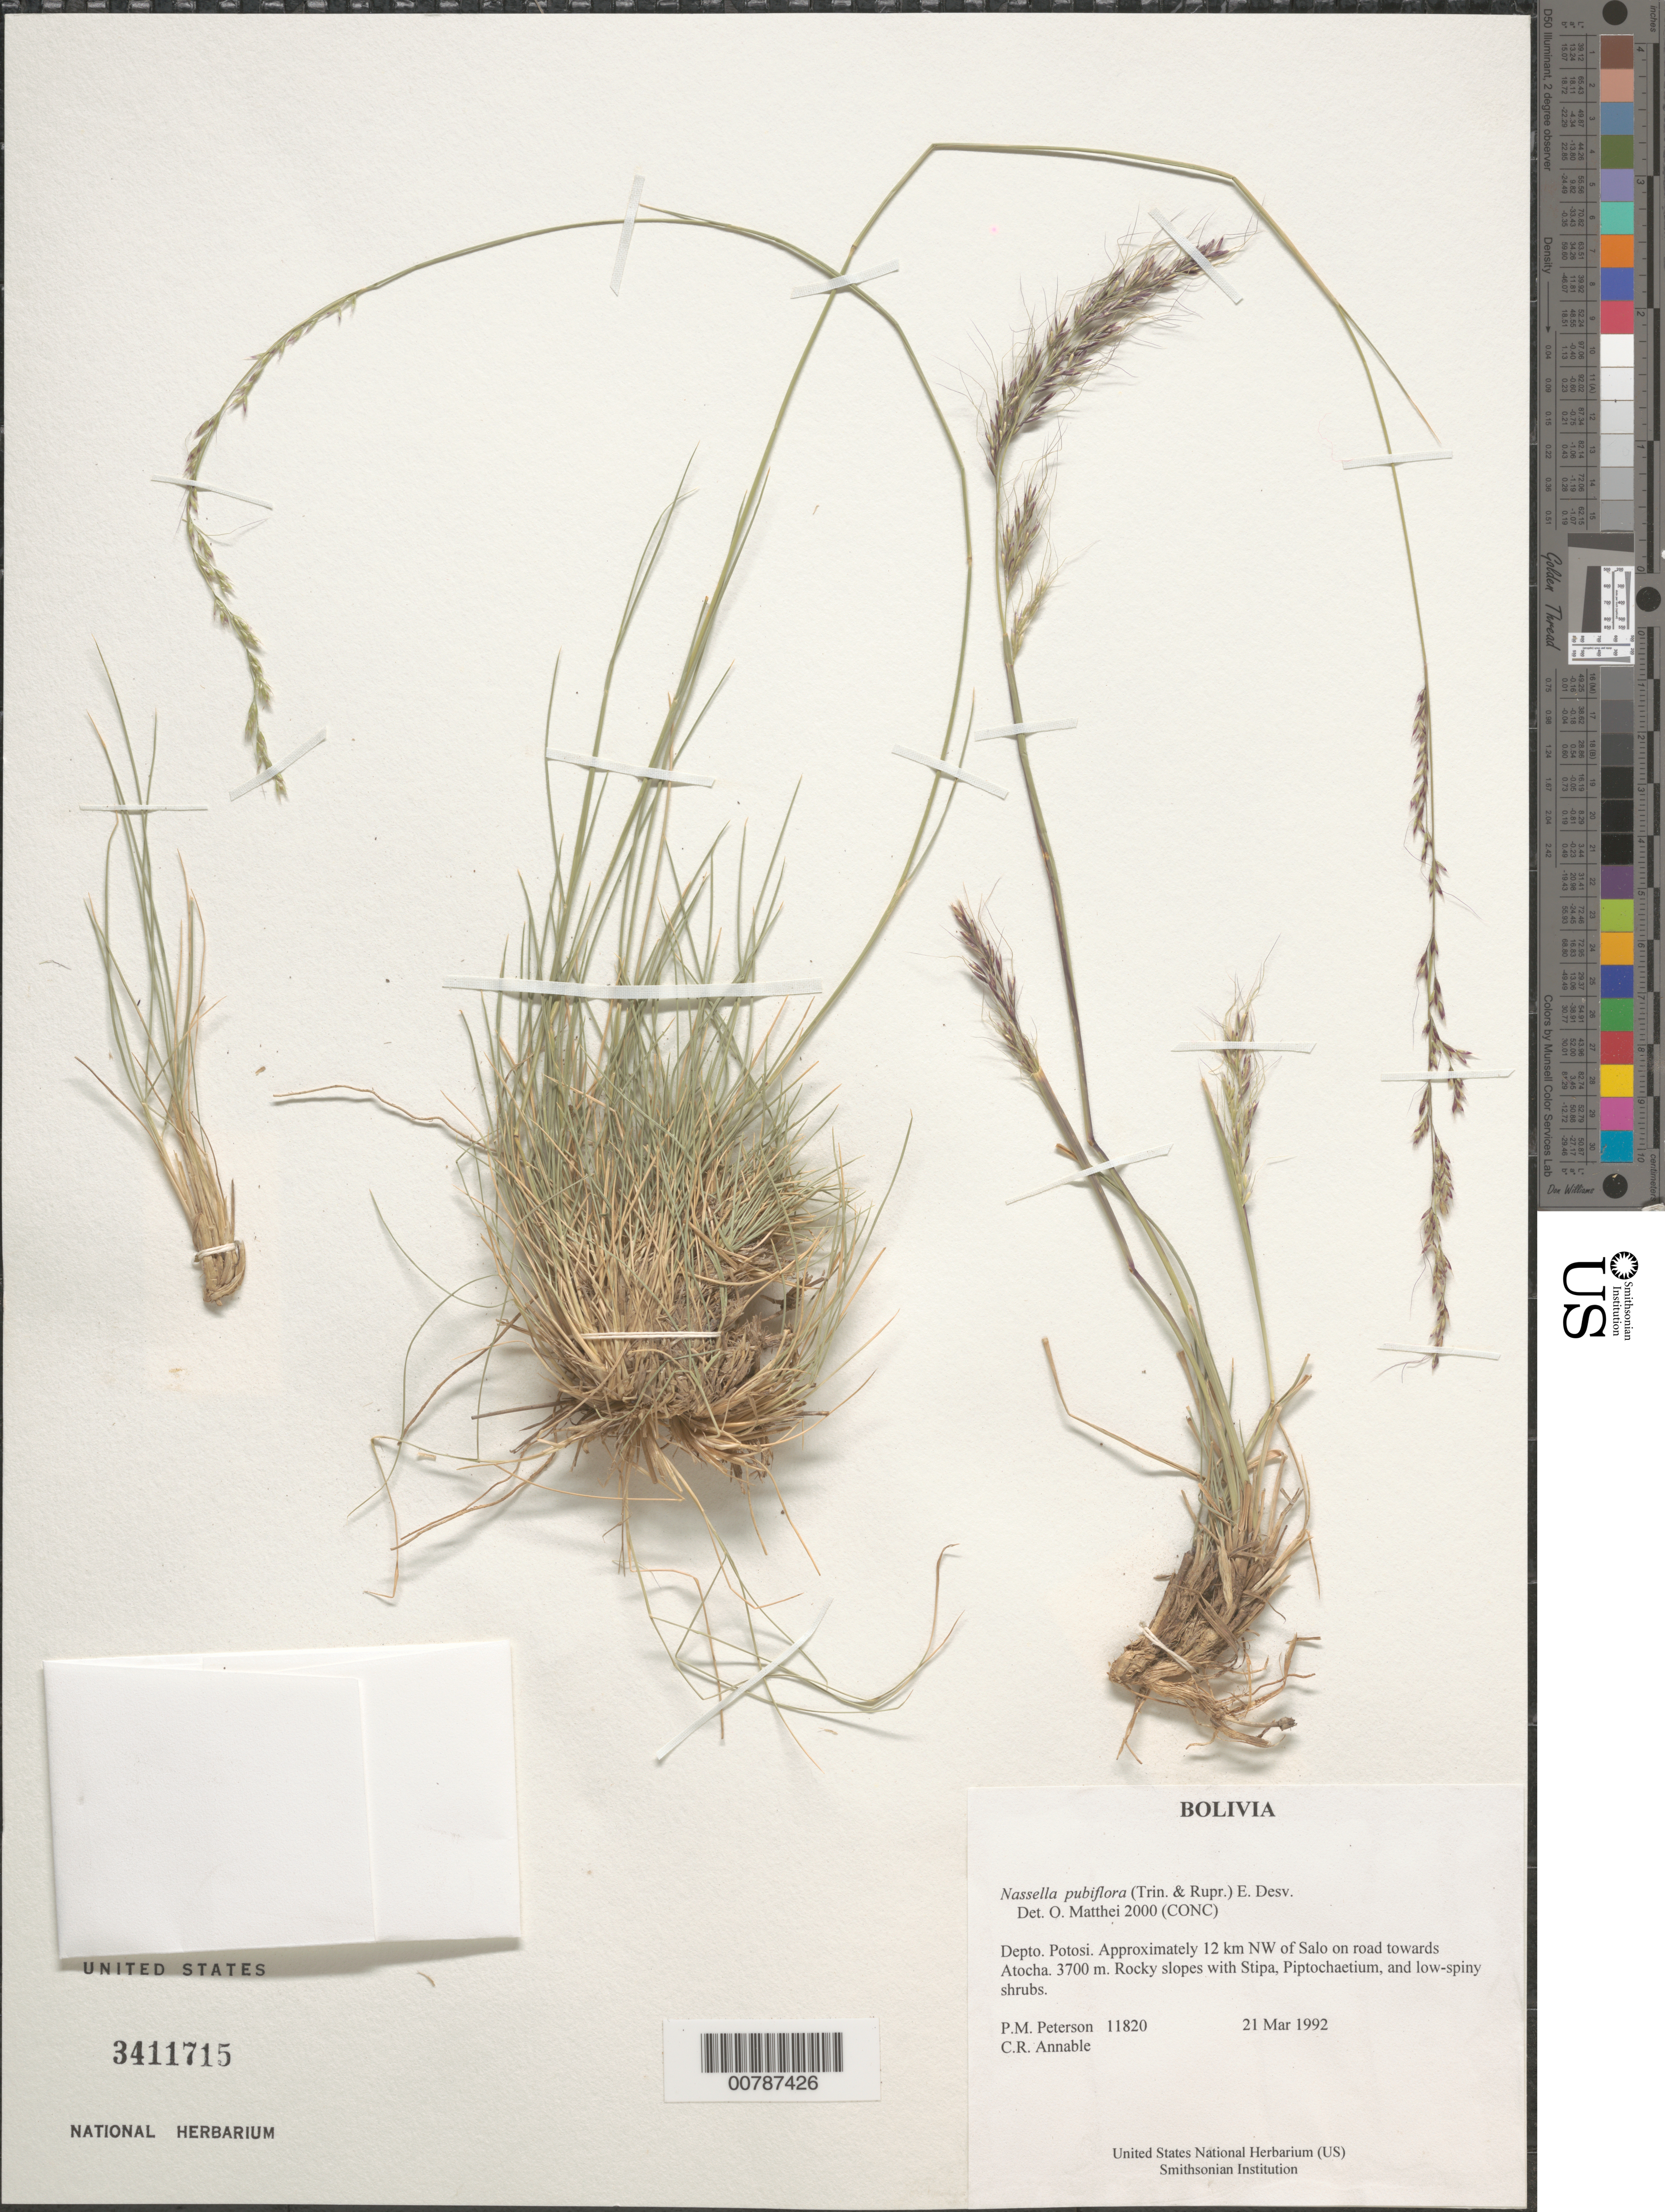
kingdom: Plantae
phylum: Tracheophyta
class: Liliopsida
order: Poales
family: Poaceae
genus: Nassella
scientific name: Nassella pubiflora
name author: (Trin. & Rupr.) É. Desv.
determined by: Matthei, O. R.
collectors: P. M. Peterson & C. R. Annable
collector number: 11820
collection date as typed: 21 Mar 1992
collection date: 1992-03-21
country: Bolivia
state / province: Potosi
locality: Approximately 12 km NW of Salo on road towards Atocha.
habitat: Rocky slopes with Stipa, Piptochaetium, and low-spiny shrubs.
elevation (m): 3700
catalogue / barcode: US 3411715